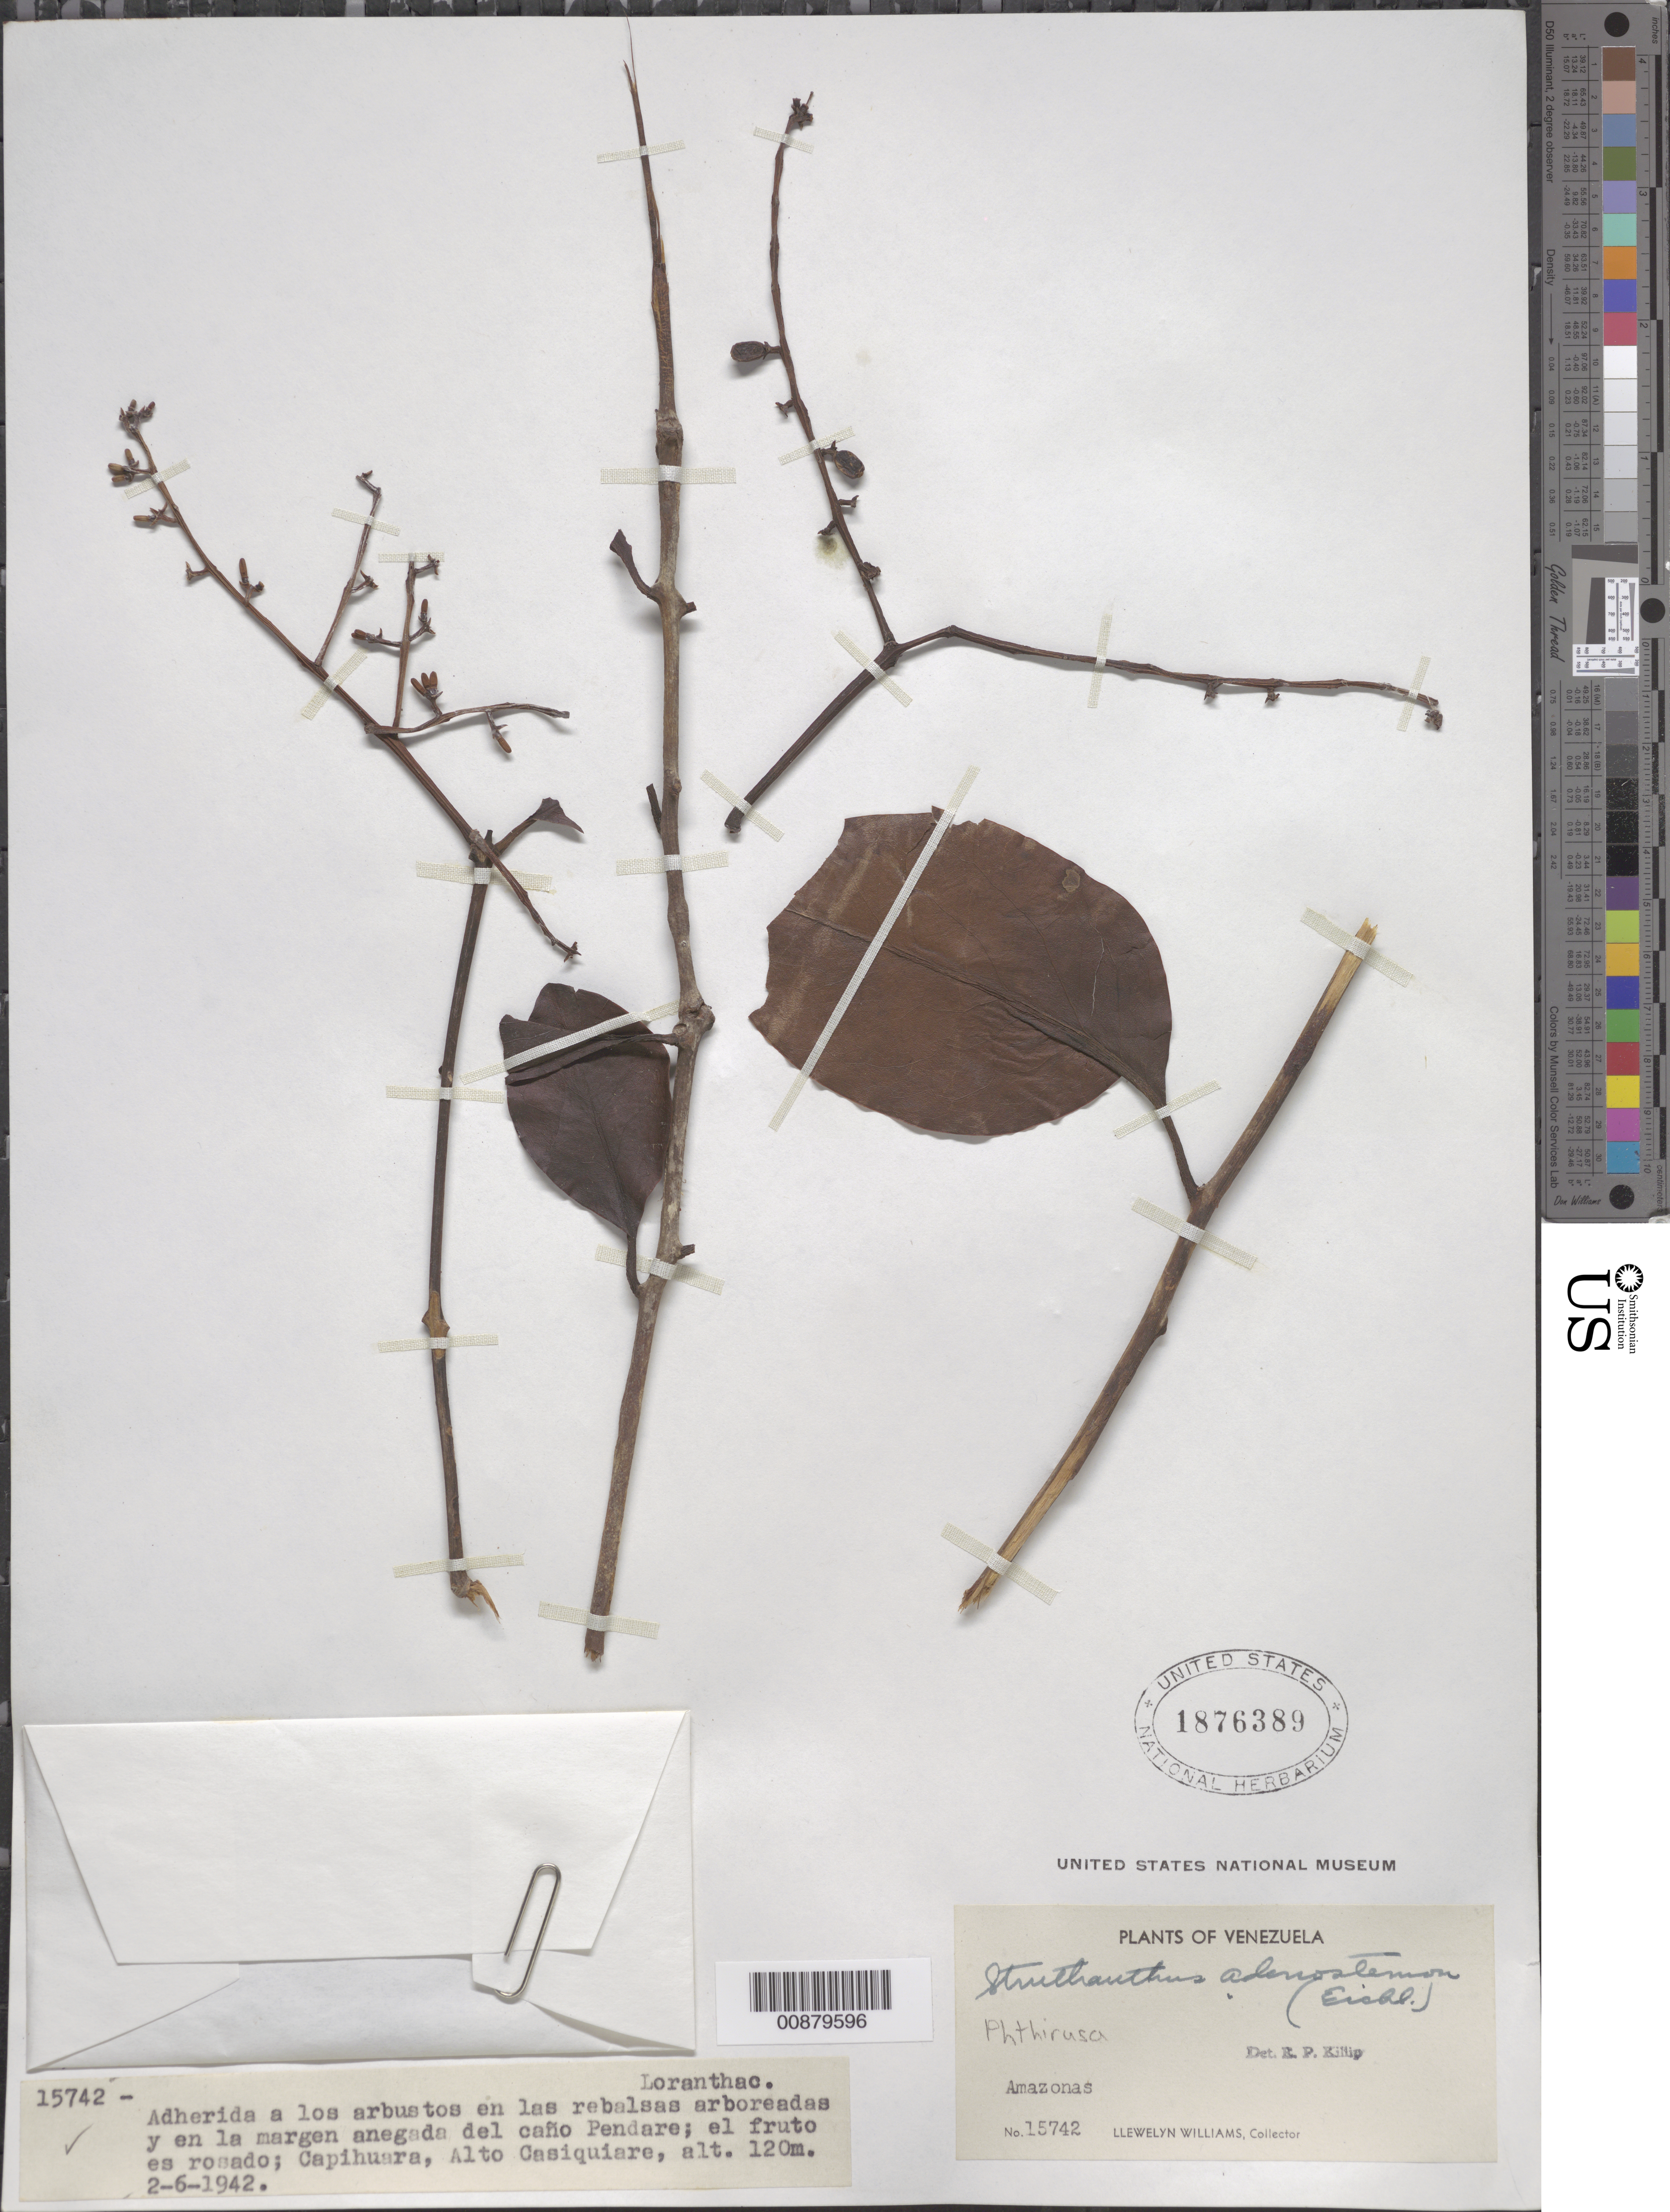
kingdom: Plantae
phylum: Tracheophyta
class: Magnoliopsida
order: Santalales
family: Loranthaceae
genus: Struthanthus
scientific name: Struthanthus adenostemon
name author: Eichler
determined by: Killip, Ellsworth P.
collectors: Ll. Williams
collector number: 15742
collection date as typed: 2-Jun-42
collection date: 1942-06-02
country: Venezuela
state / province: Amazonas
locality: Capihuara, Alto Casiquiare; cano Pendare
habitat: Adherida a los arbustos en las rebalsas arboreadas y en la margen anegada del cano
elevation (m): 120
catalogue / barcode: US 1876389